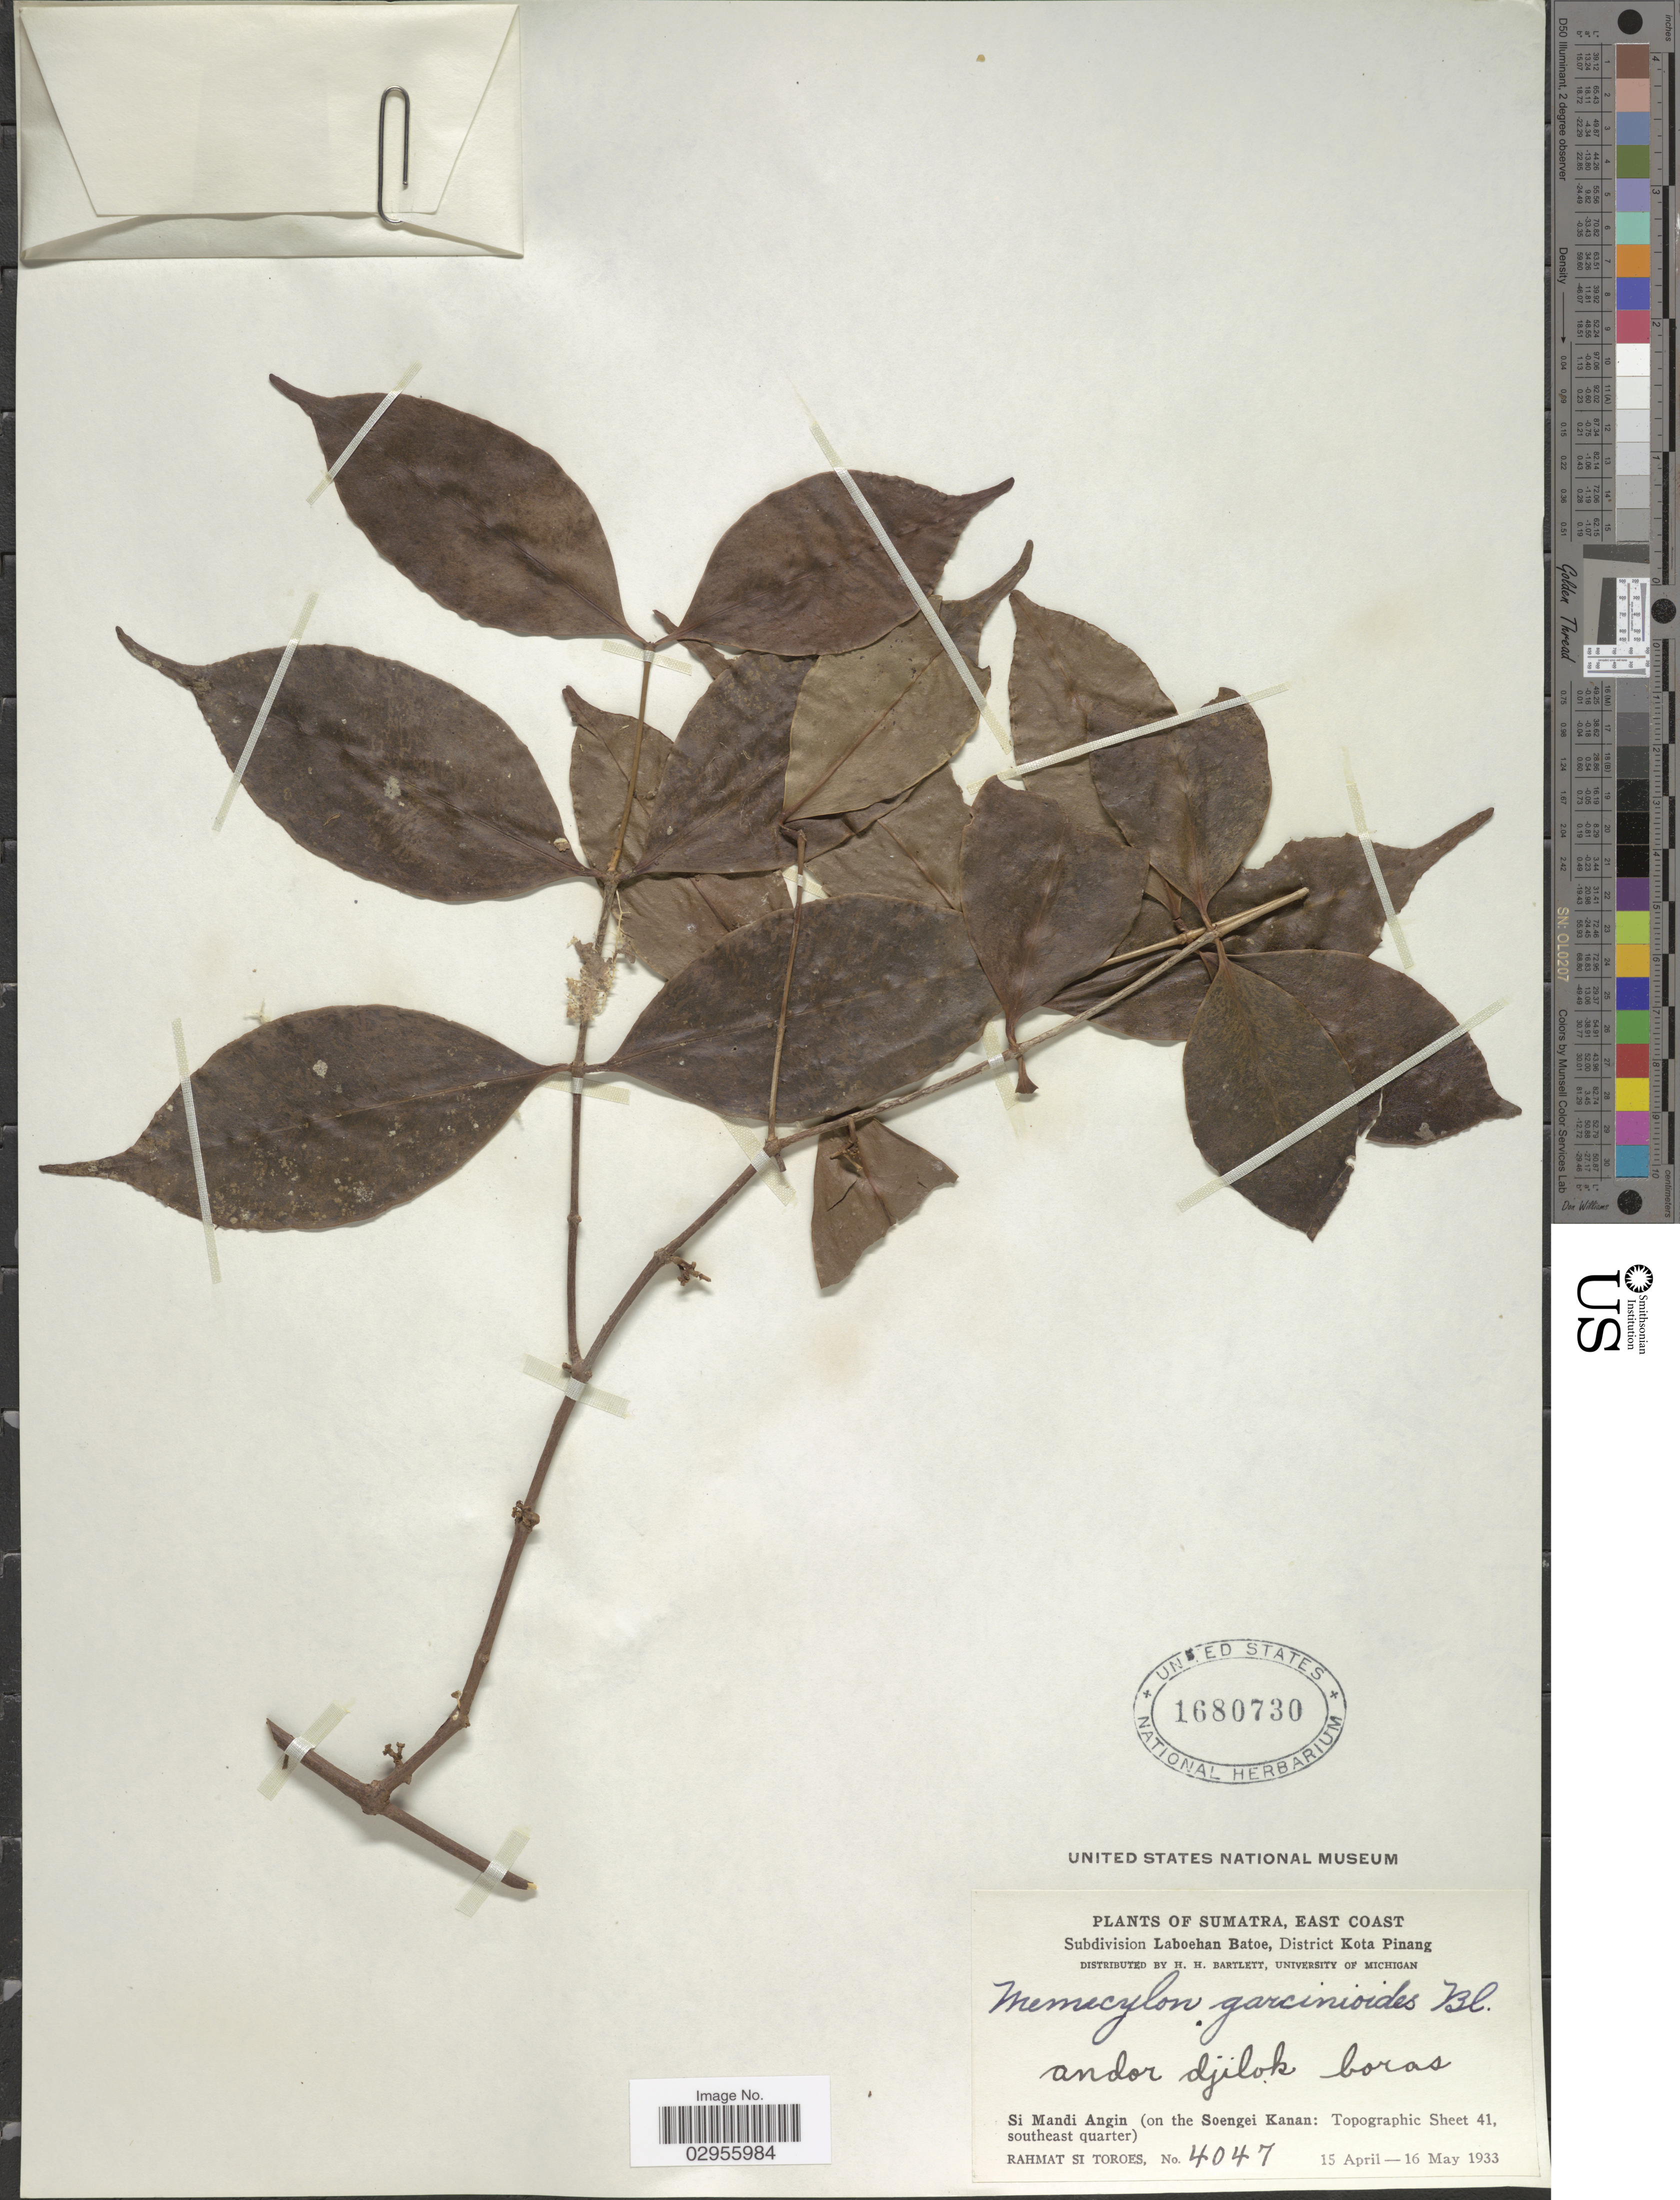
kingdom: Plantae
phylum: Tracheophyta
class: Magnoliopsida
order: Myrtales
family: Melastomataceae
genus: Memecylon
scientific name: Memecylon garcinioides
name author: Blume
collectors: Rahmat Si Boeea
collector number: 4047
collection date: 1933-04-15/1933-05-16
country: Indonesia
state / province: Sumatra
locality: East Coast. Subdivision Laboehan Batoe, District Kota Pinang. Si Mandi Angin (on the Soengei Kanan: Topographic Sheet 41, southeast quarter).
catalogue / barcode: US 1680730